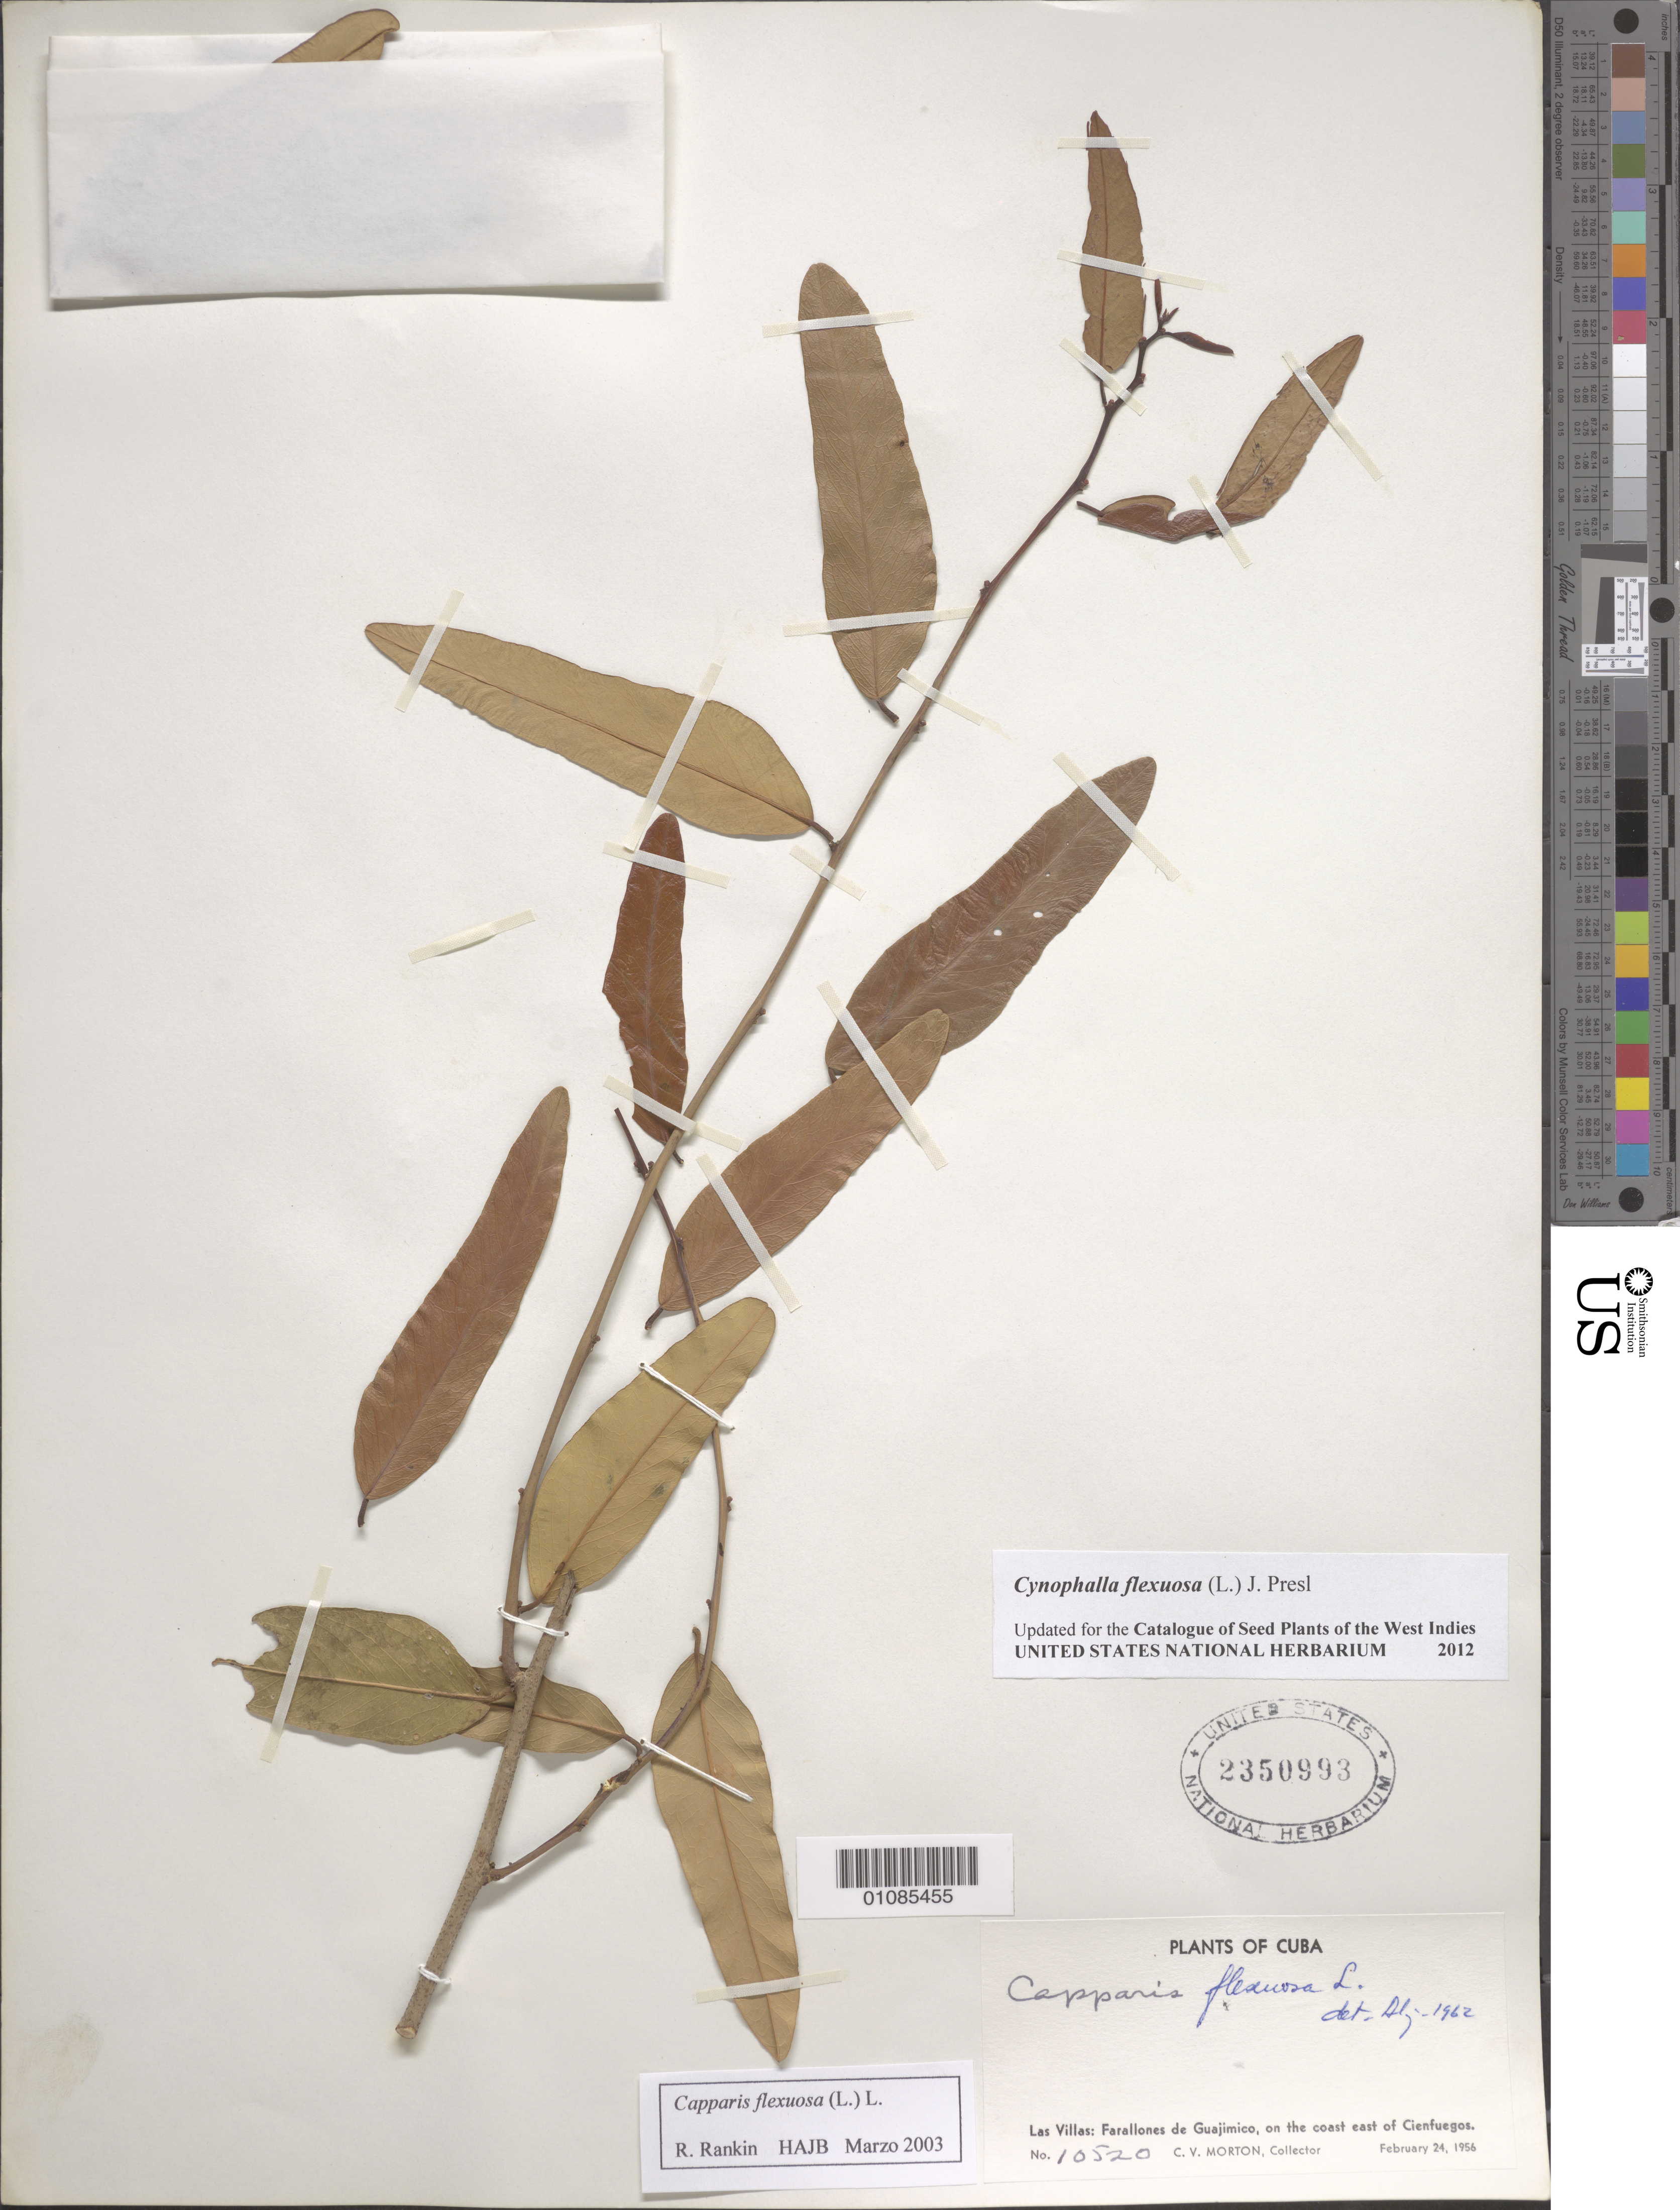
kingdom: Plantae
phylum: Tracheophyta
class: Magnoliopsida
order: Brassicales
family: Capparaceae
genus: Cynophalla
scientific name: Cynophalla flexuosa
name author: (L.) J. Presl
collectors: C. V. Morton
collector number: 10520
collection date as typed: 24 Feb 1956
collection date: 1956-02-24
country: Cuba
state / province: Las Villas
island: Cuba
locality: Las Villas: Farallones de Guajimico, on the coast E of Cienfuegos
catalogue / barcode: US 2350993